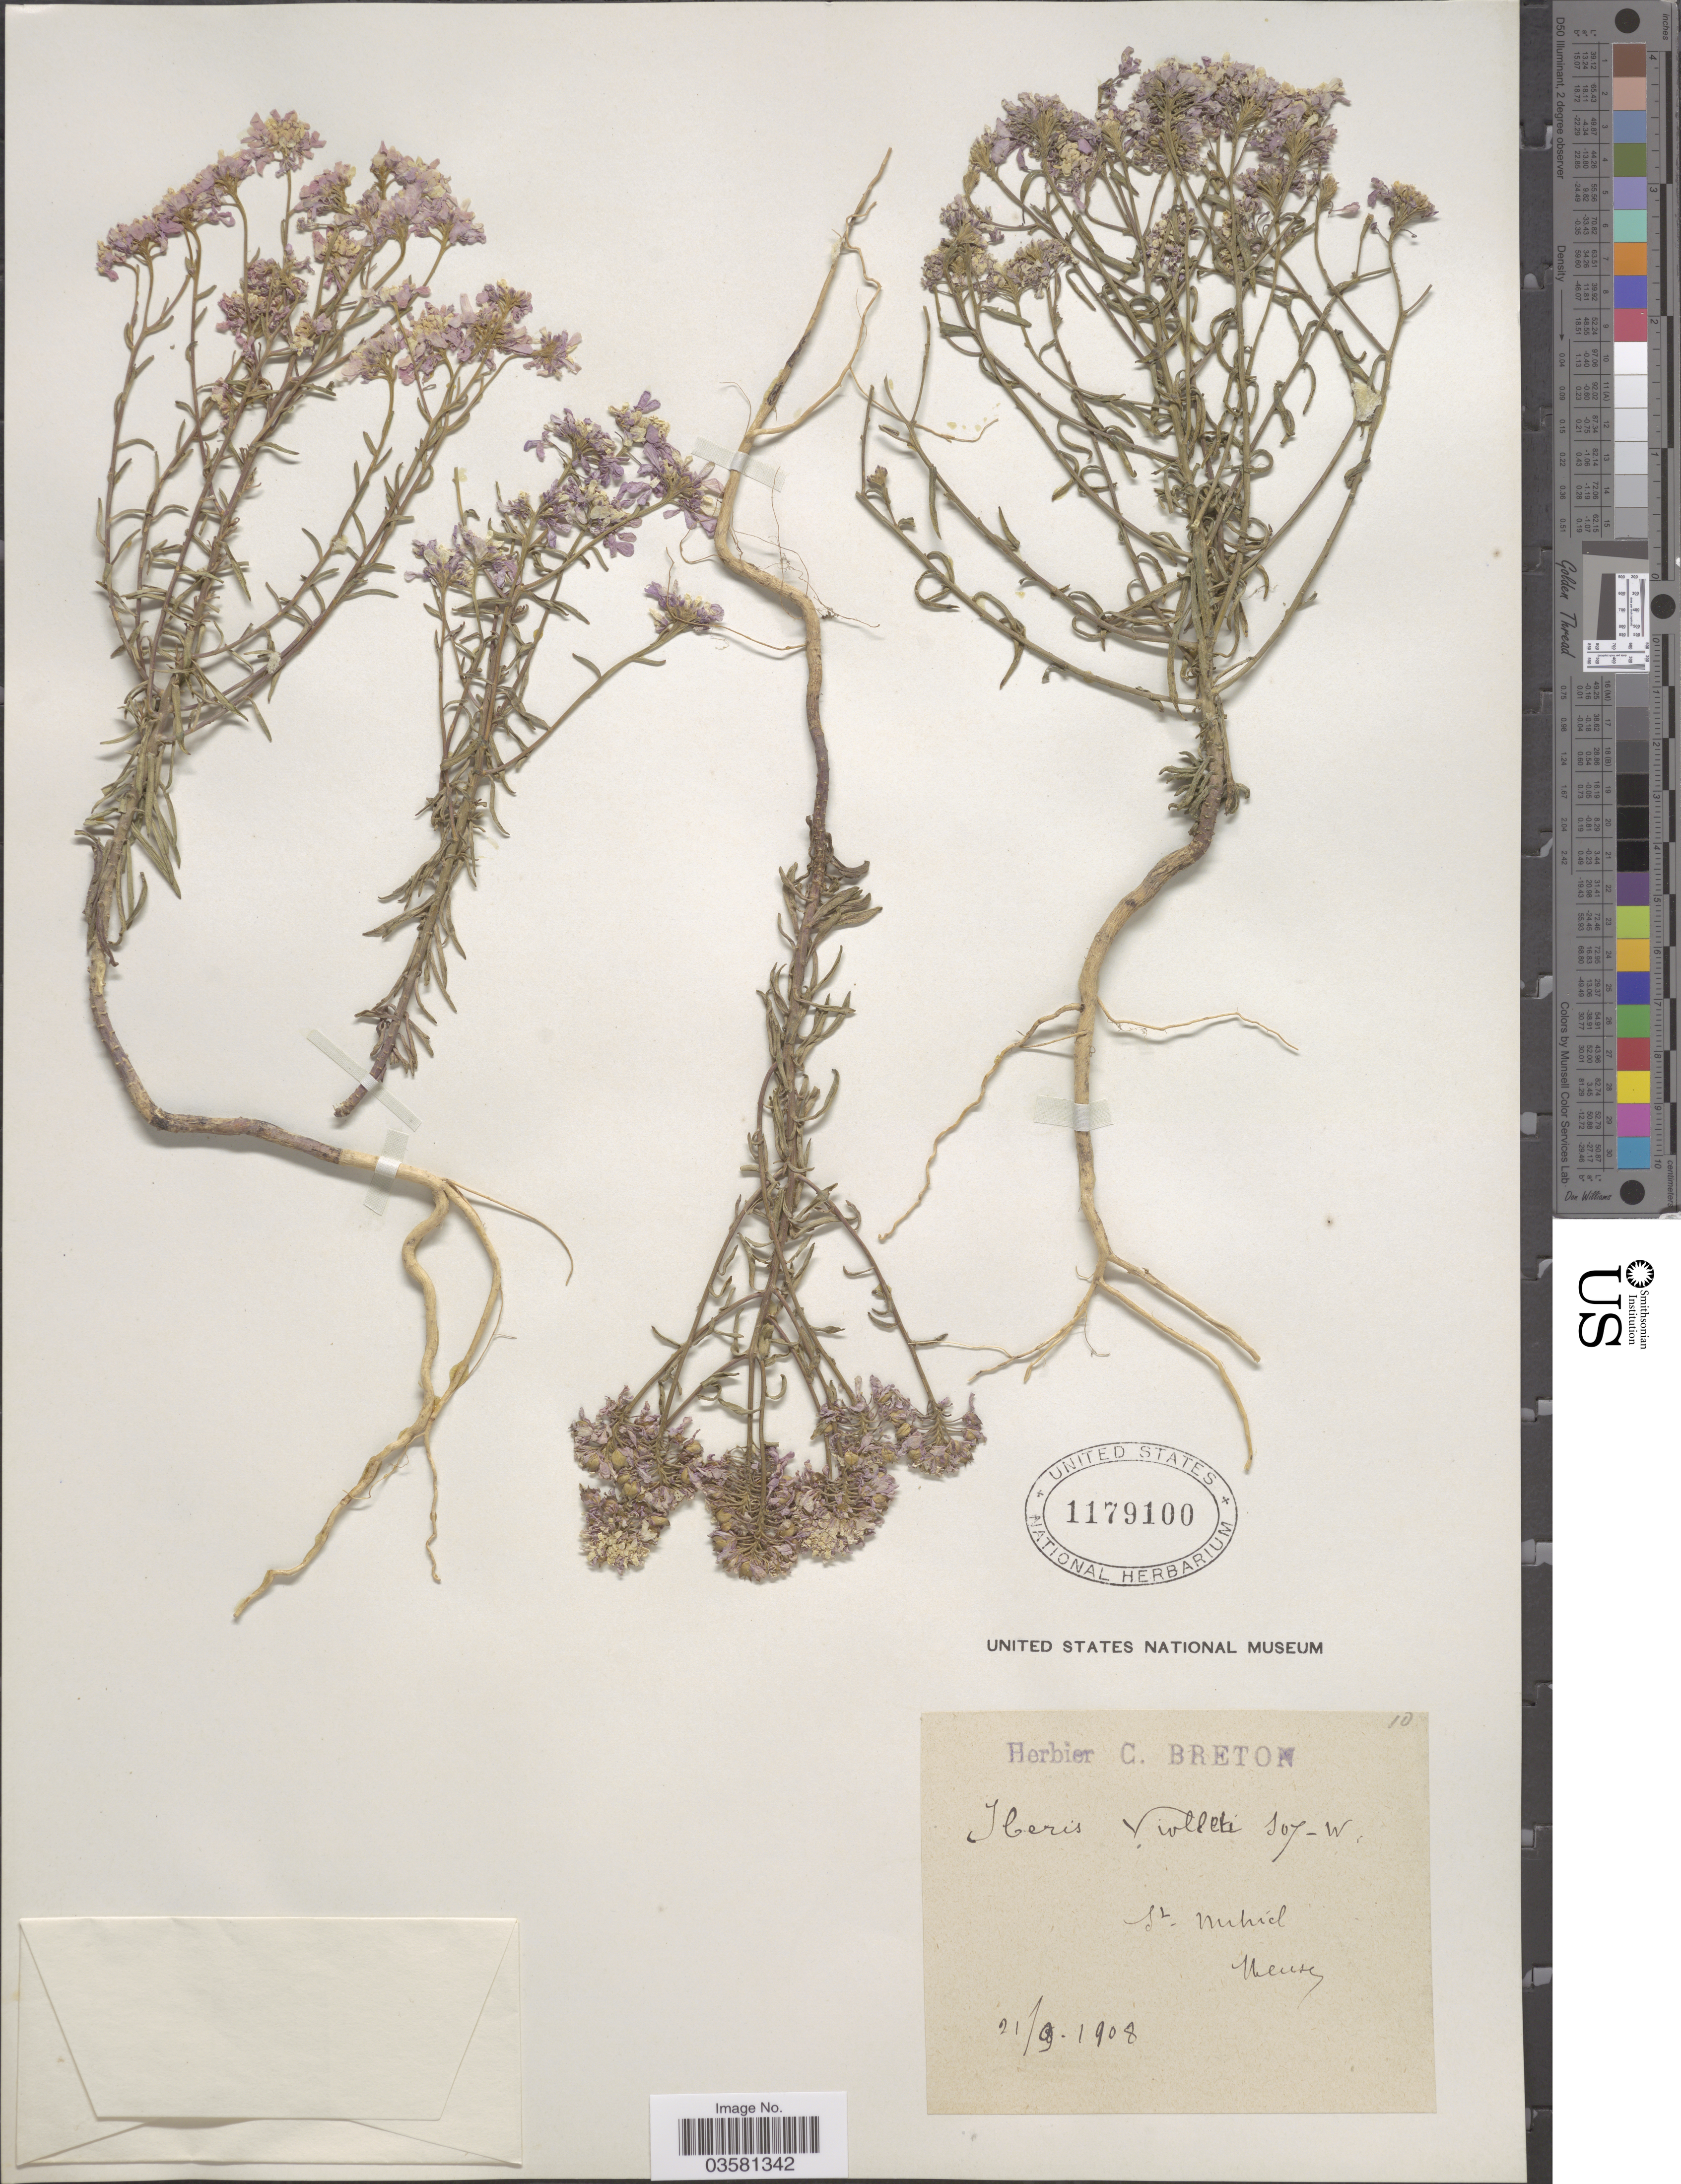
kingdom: Plantae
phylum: Tracheophyta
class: Magnoliopsida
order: Brassicales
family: Brassicaceae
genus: Iberis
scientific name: Iberis violletii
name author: Soy.-Will. ex Godr.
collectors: Meuse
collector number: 10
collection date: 1908-09-21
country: France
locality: St Mihiel.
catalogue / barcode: US 1179100